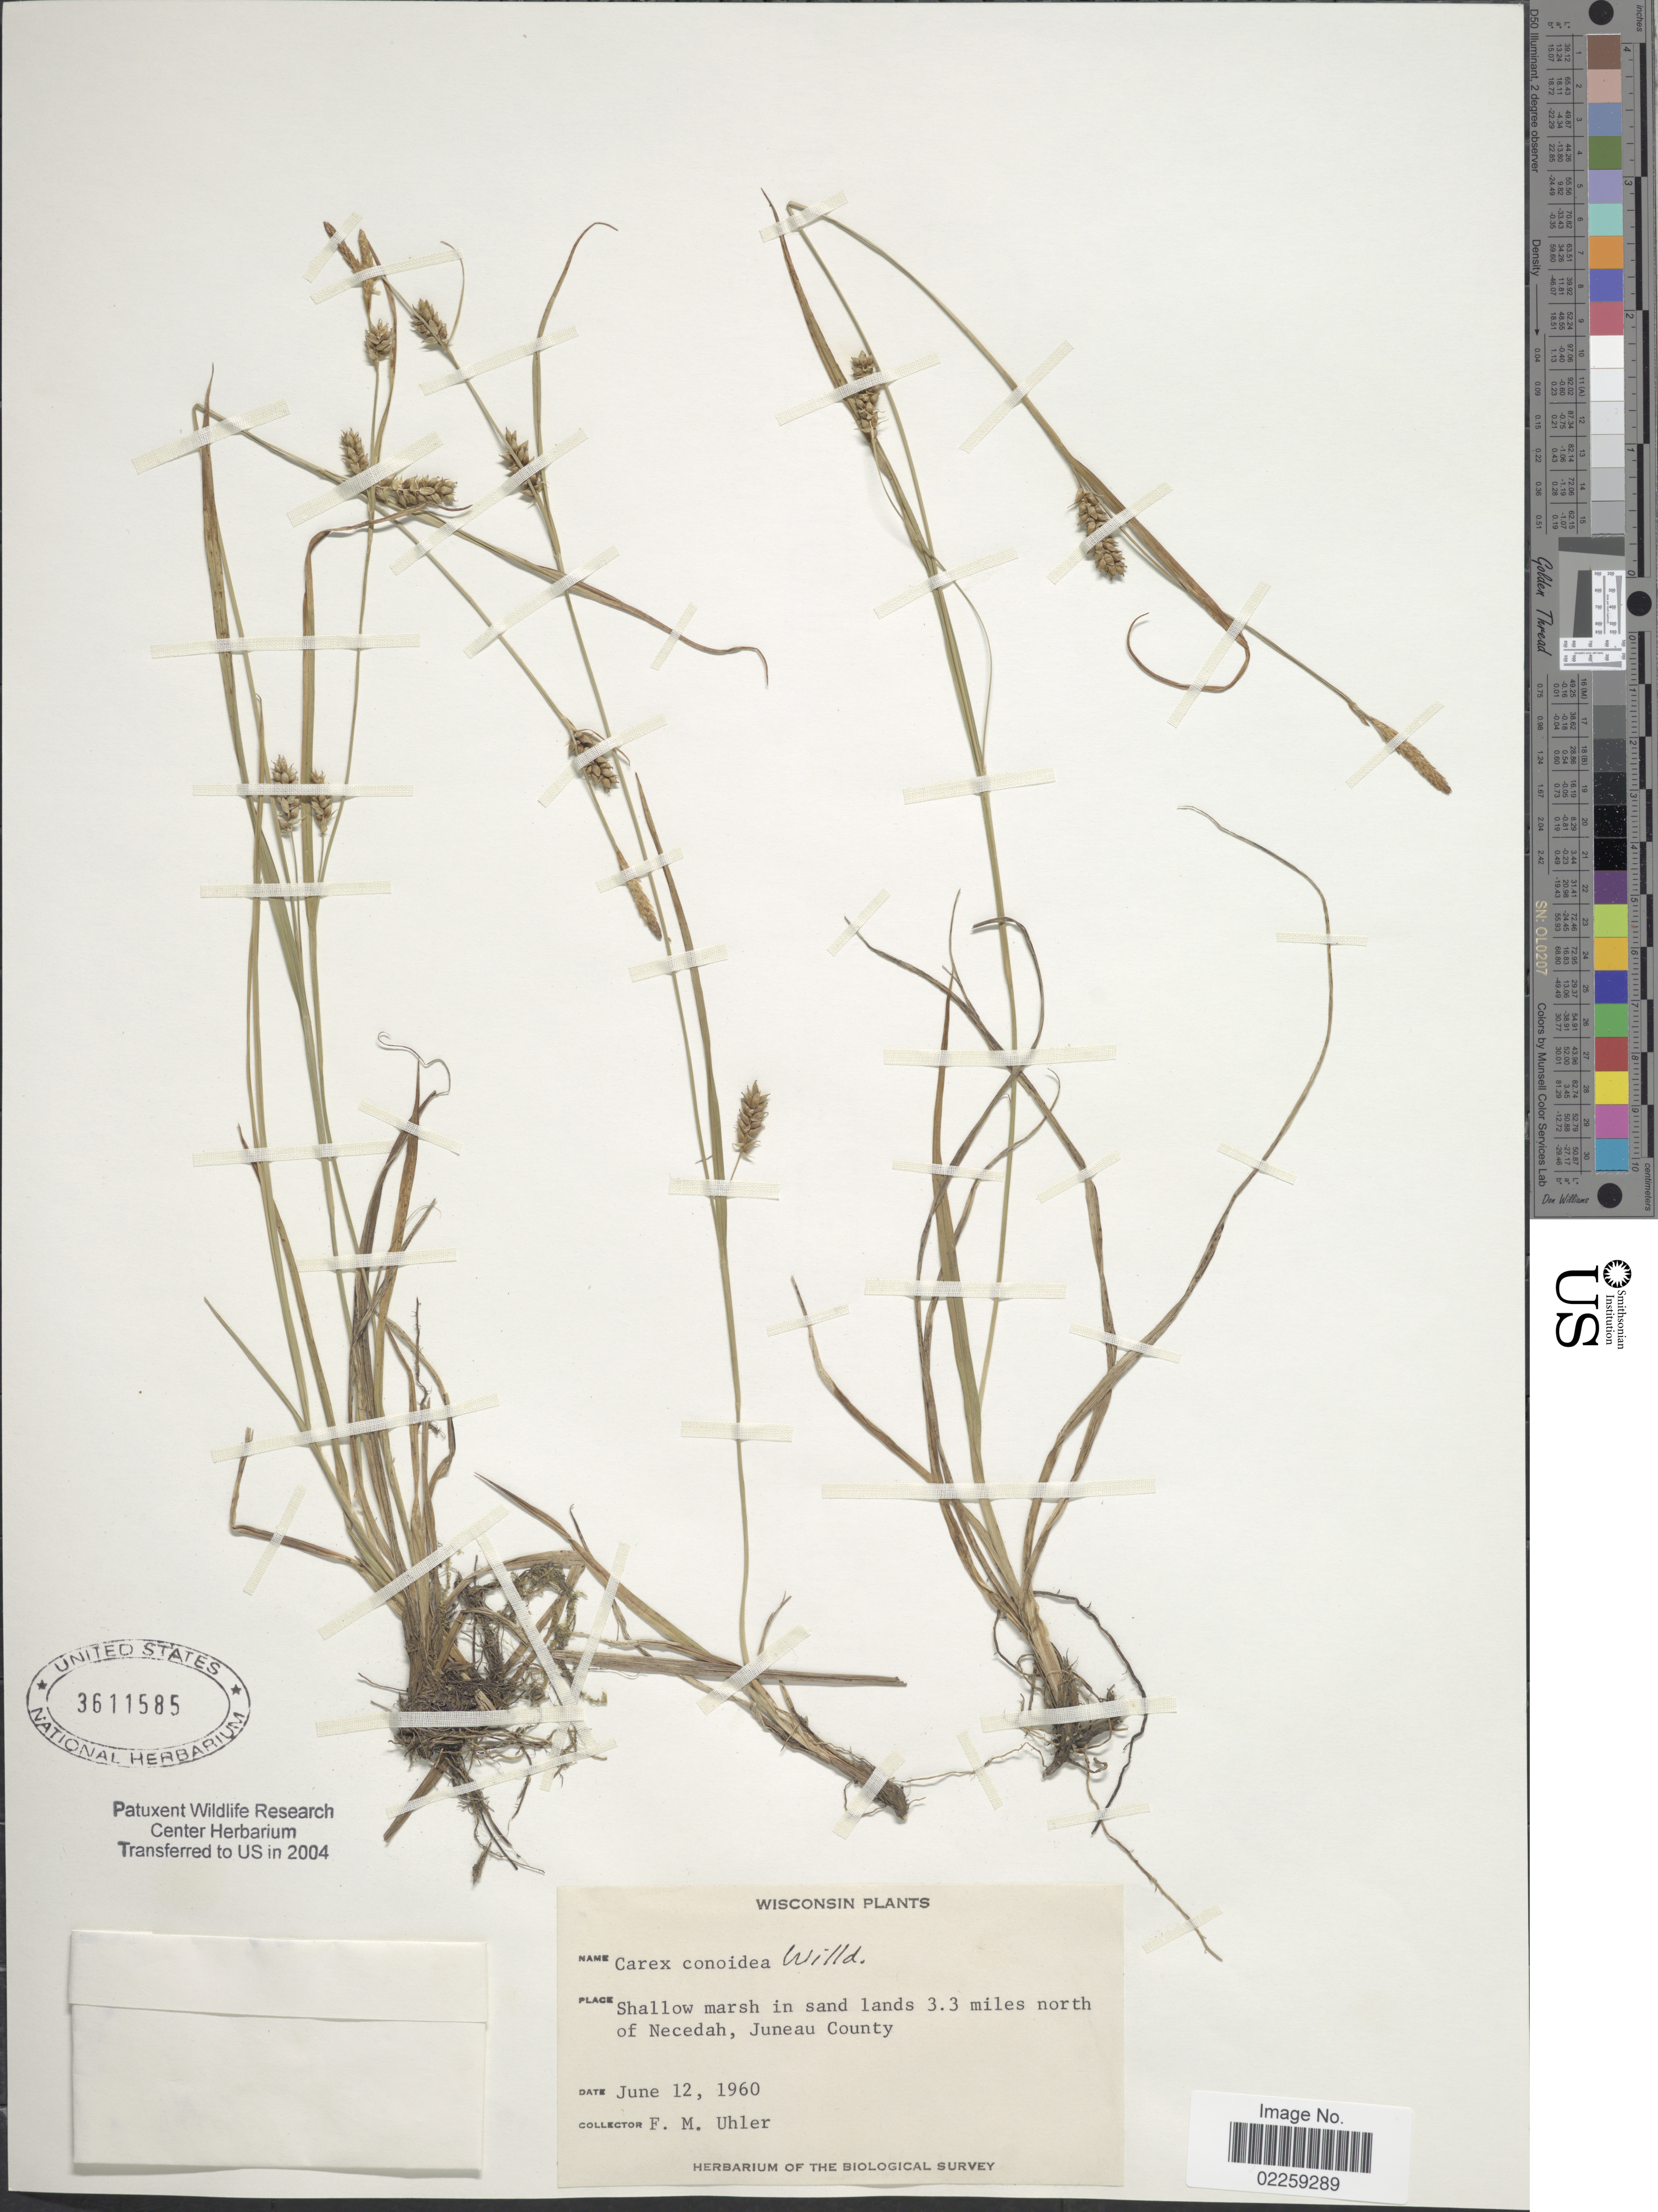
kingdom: Plantae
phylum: Tracheophyta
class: Liliopsida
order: Poales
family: Cyperaceae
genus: Carex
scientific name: Carex conoidea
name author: Willd.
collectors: F. M. Uhler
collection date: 1960-06-12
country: United States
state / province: Wisconsin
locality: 3.3 miles north of Necedah, Juneau County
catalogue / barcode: US 3611585